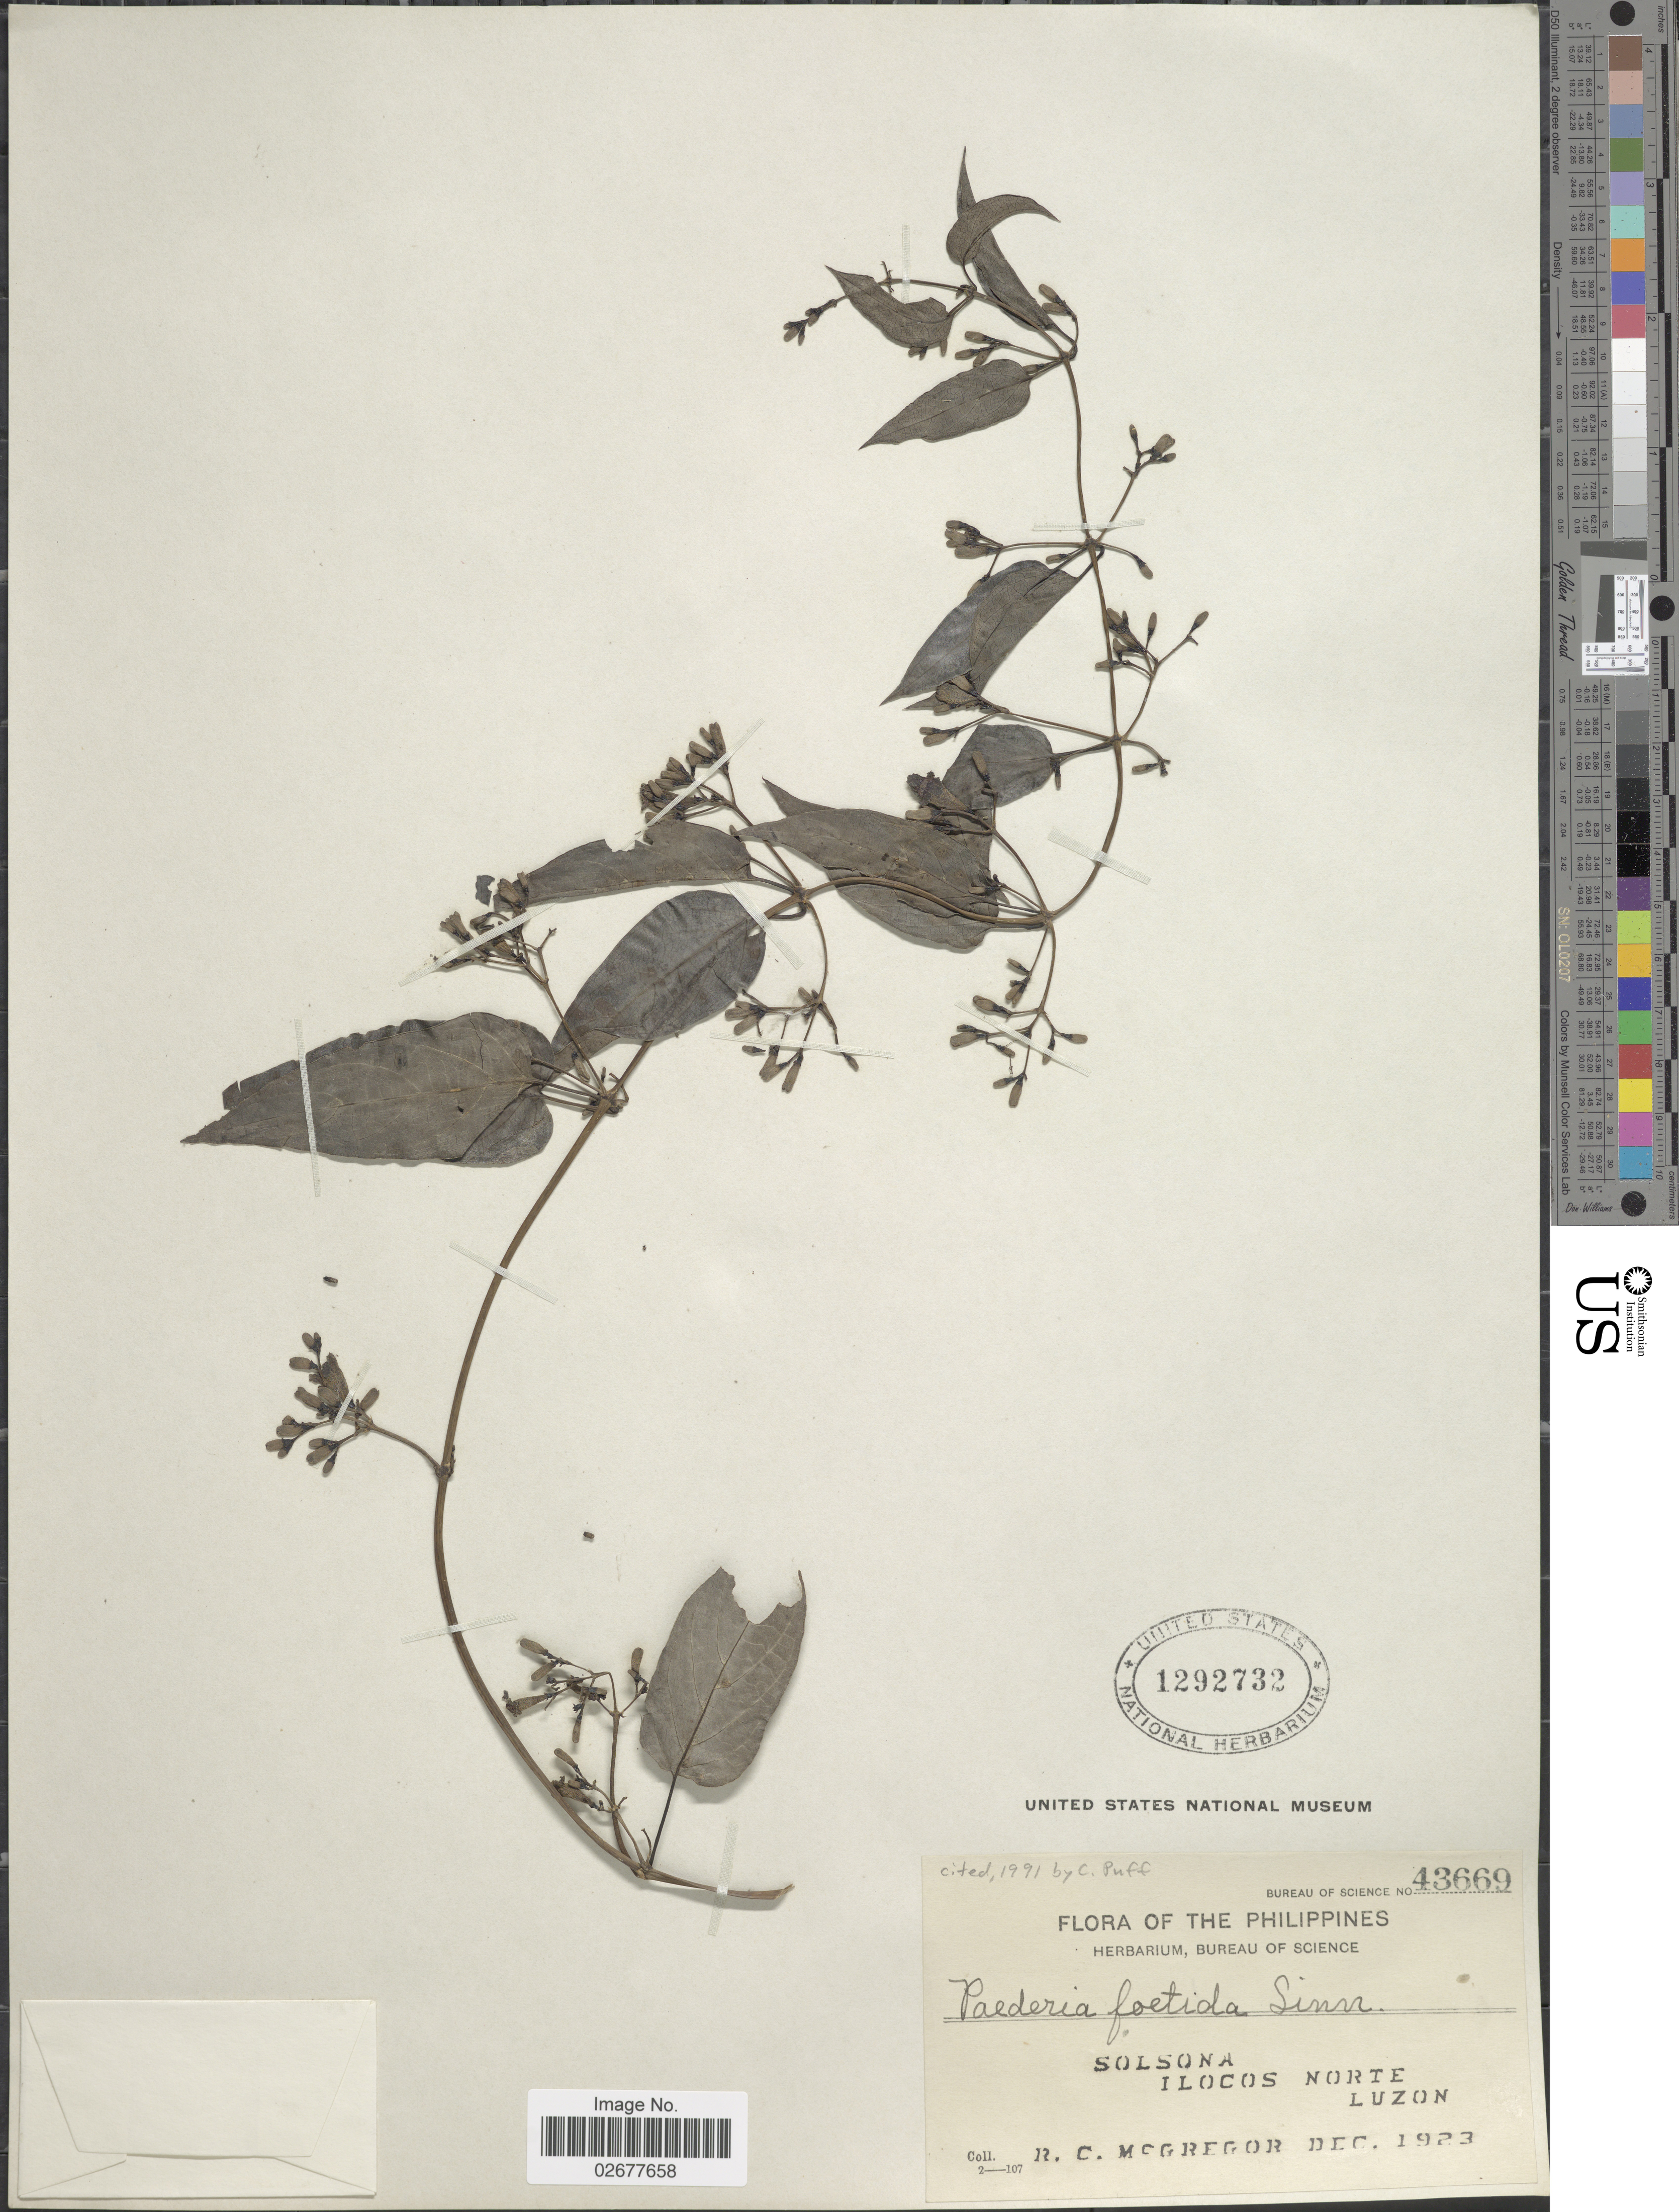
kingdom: Plantae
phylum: Tracheophyta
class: Magnoliopsida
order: Gentianales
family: Rubiaceae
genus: Paederia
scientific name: Paederia foetida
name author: Wall.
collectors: R. C. McGregor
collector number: Bureau of Science43669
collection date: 1923-12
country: Philippines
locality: Solsona. Ilocos Norte. Luzon.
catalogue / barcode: US 1292732